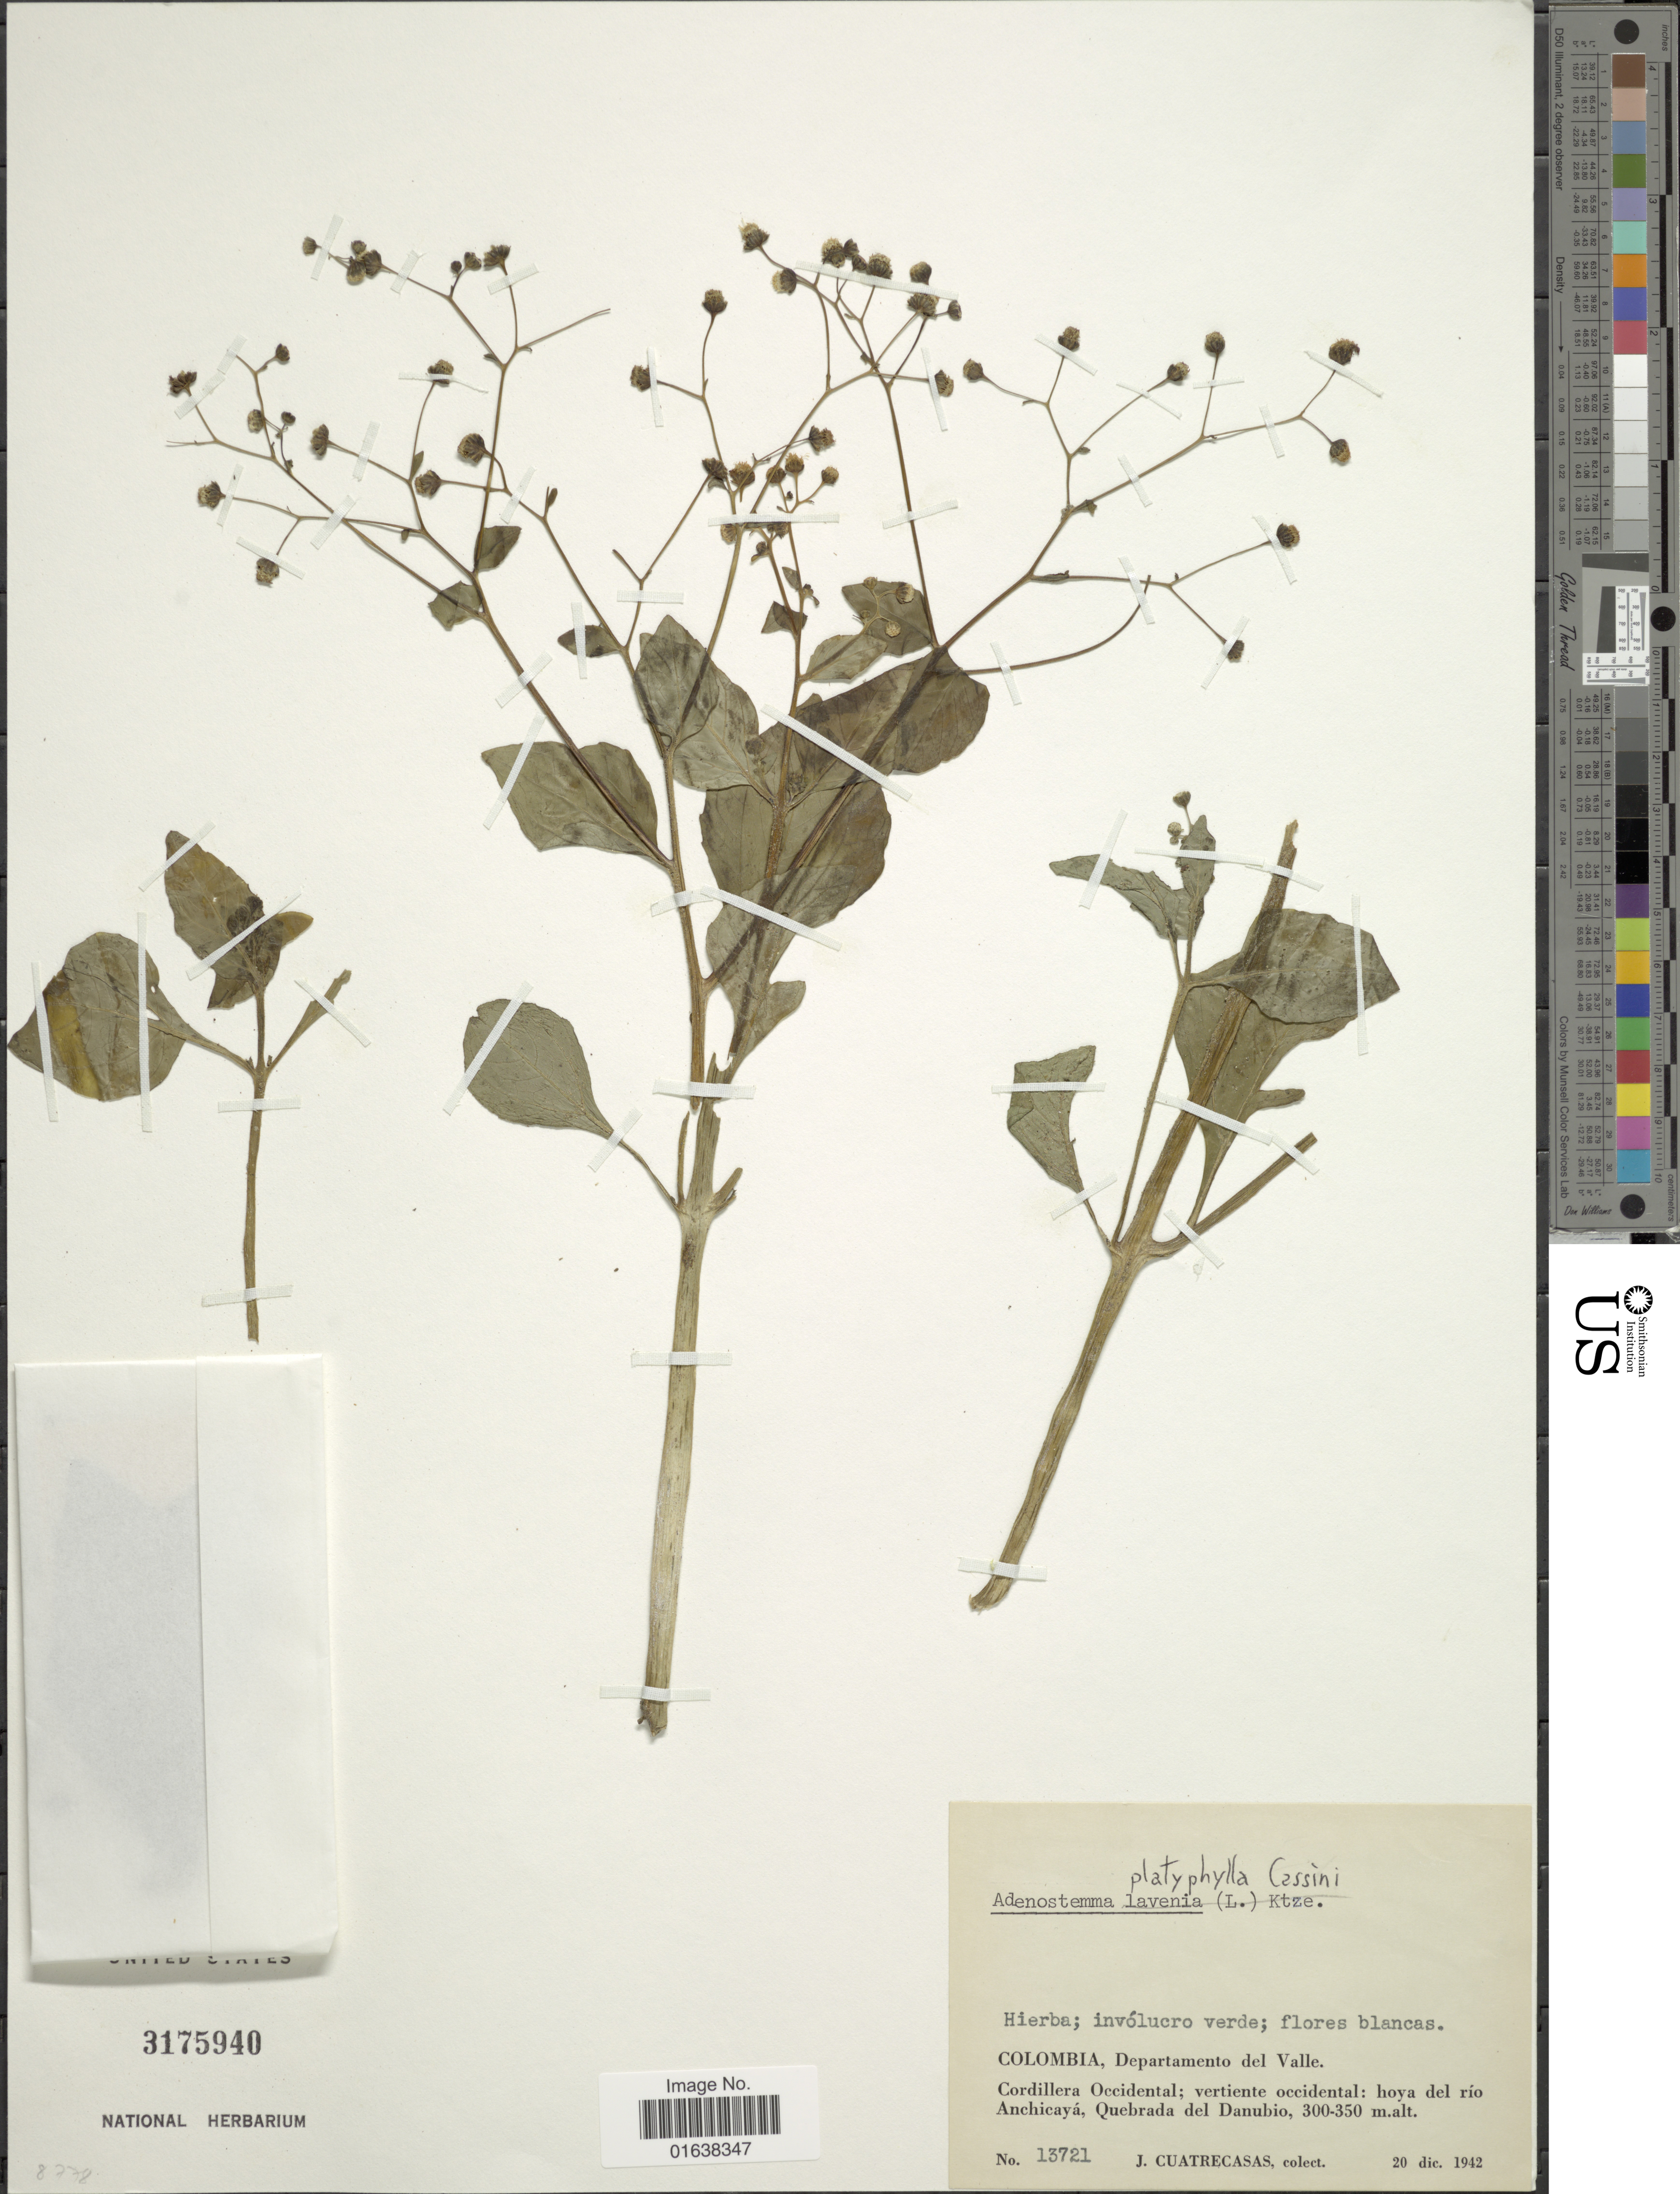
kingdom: Plantae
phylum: Tracheophyta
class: Magnoliopsida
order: Asterales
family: Asteraceae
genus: Adenostemma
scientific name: Adenostemma platyphyllum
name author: Cass.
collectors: J. Cuatrecasas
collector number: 13721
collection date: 1942-12-20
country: Colombia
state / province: Valle del Cauca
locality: Colombia, Departamento del Valle. Cordillera Occidental; vertiente occidental: hoya del rio Anchicaya, Quebrada del Danubio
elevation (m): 300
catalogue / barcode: US 3175940